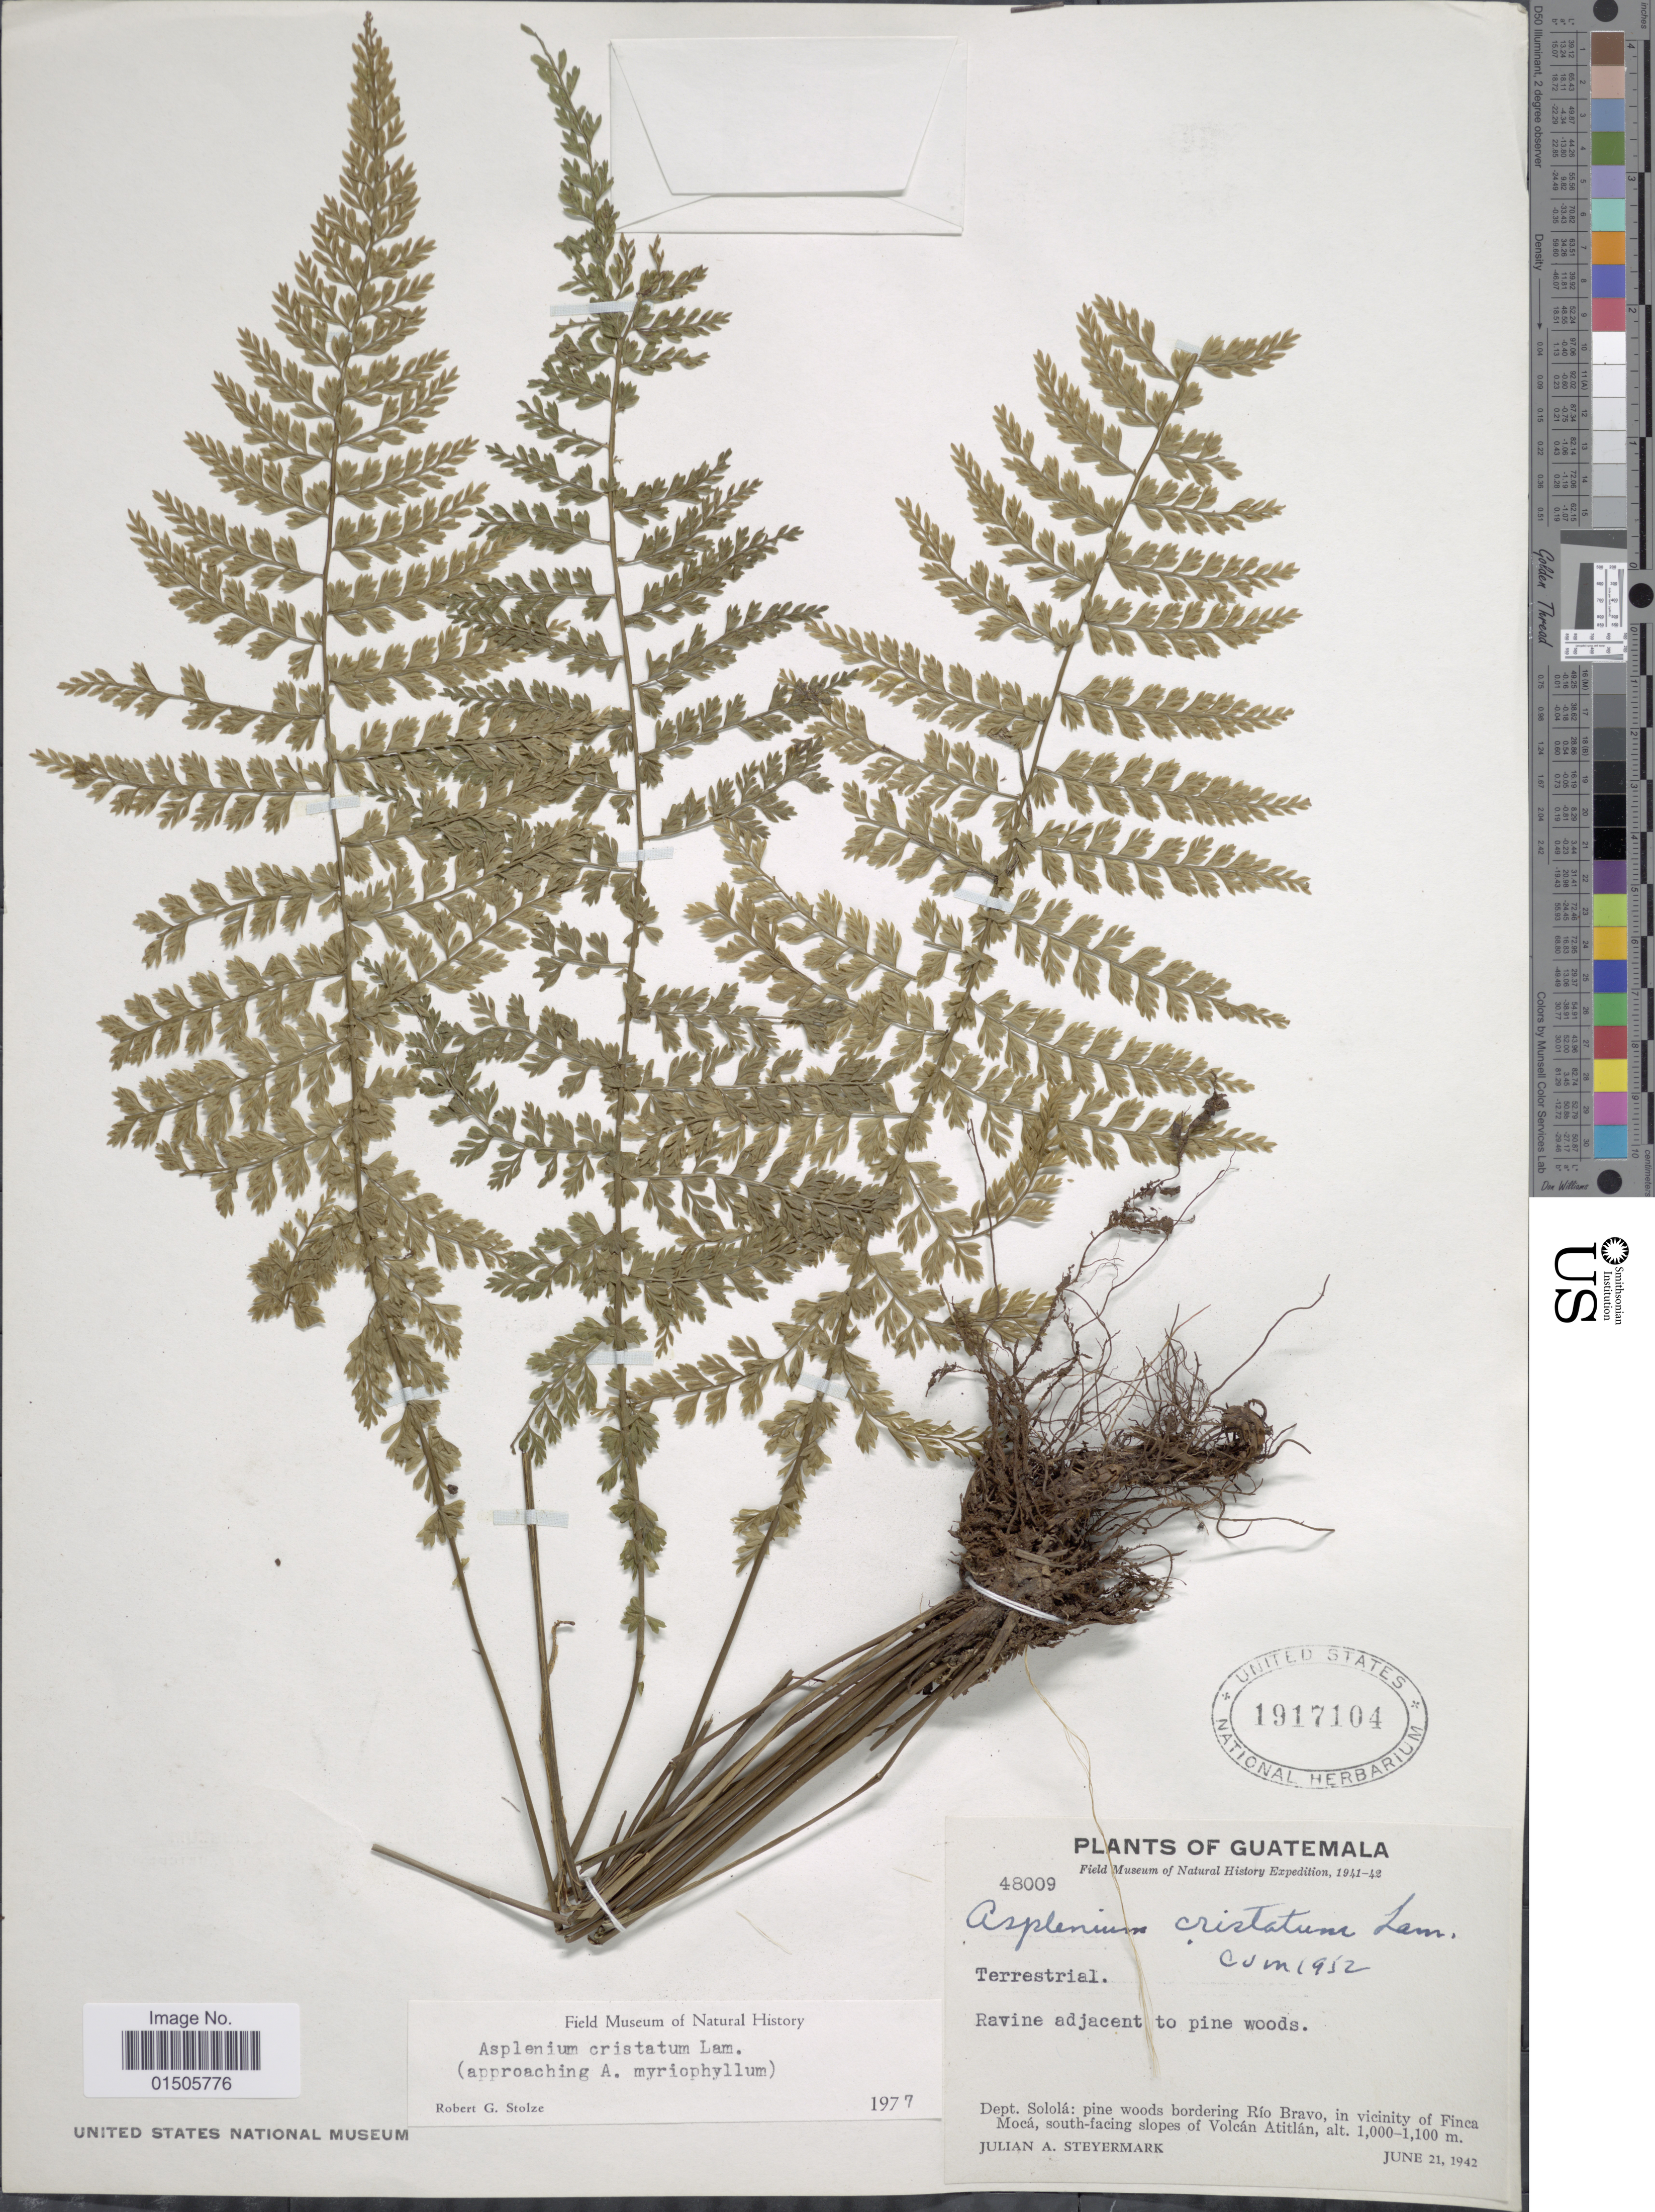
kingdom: Plantae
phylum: Tracheophyta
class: Polypodiopsida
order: Polypodiales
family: Aspleniaceae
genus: Asplenium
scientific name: Asplenium cristatum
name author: Lam.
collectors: J. Steyermark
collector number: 48009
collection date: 1942-06-21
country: Guatemala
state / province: Sololá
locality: Pine woods bordering Rio Bravo, in vicinity of Finca Moca, south facing slopes of Volcan Atitlan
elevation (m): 1000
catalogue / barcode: US 1917104